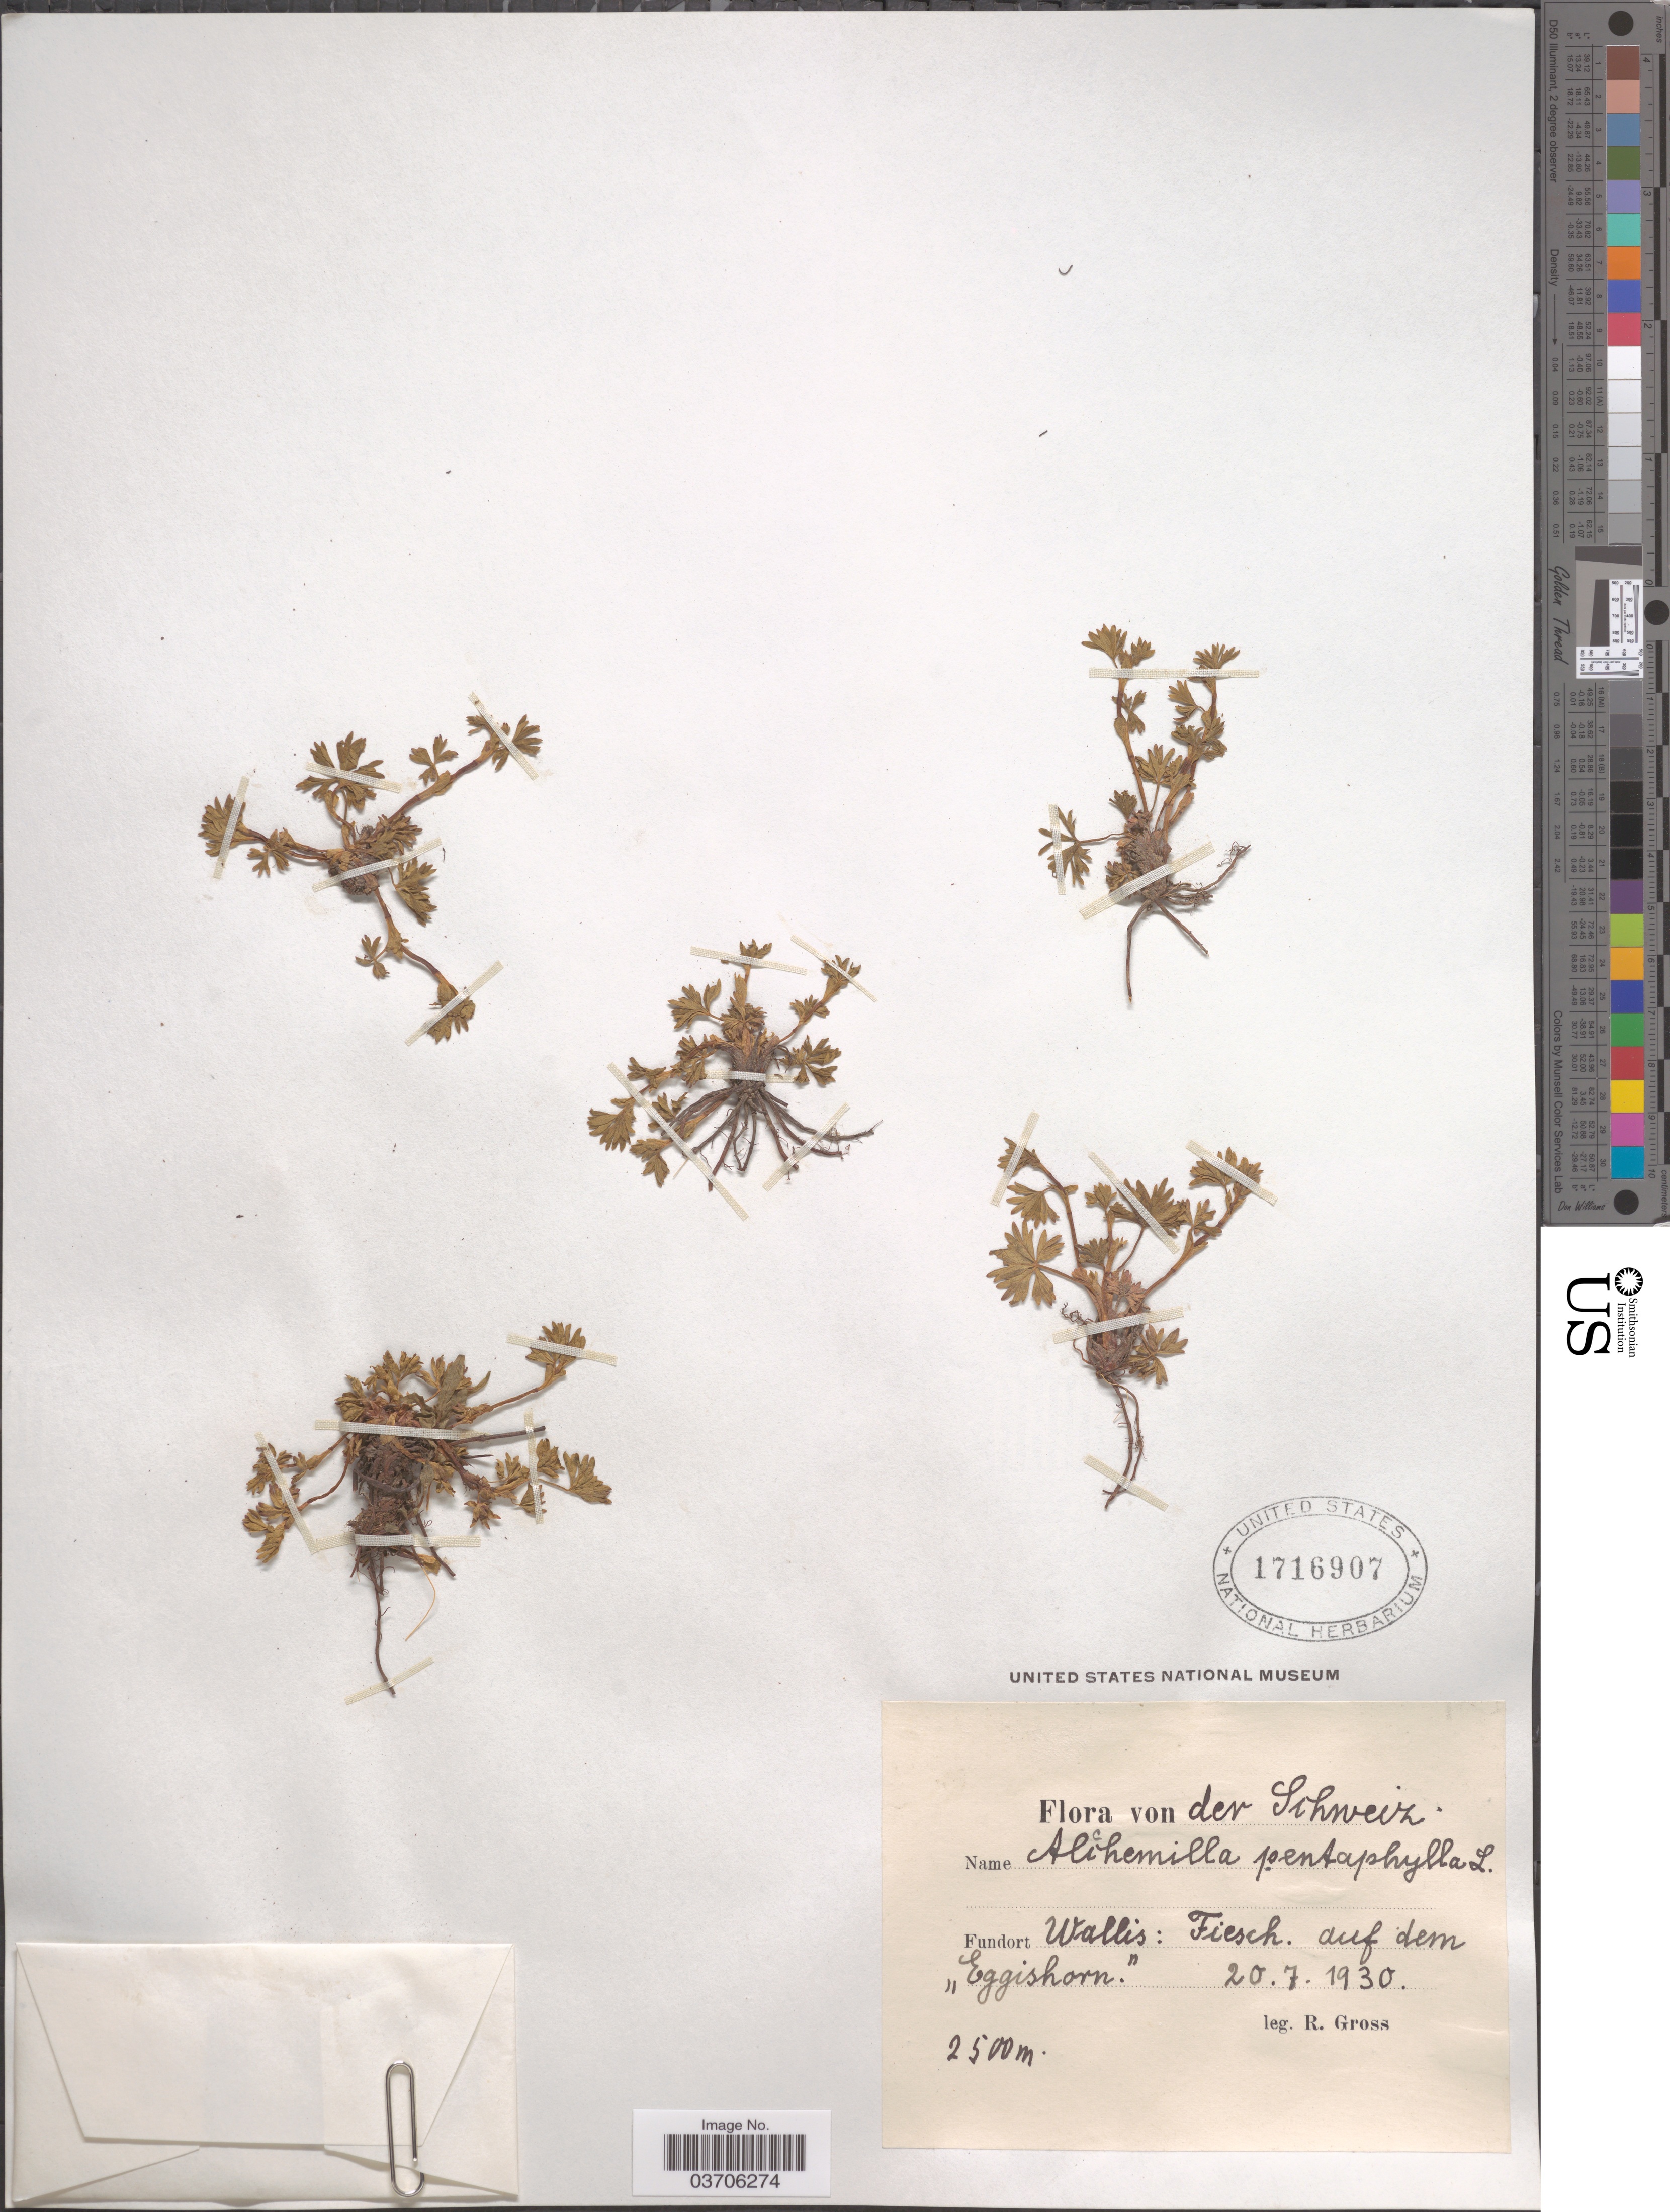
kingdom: Plantae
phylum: Tracheophyta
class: Magnoliopsida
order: Rosales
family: Rosaceae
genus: Alchemilla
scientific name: Alchemilla pentaphylla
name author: L.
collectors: R. Gross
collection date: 1930-07-20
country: Switzerland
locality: Schweiz. Fundort Wallis: Fiesch. auf dem "Eggishorn".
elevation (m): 2500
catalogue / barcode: US 1716907